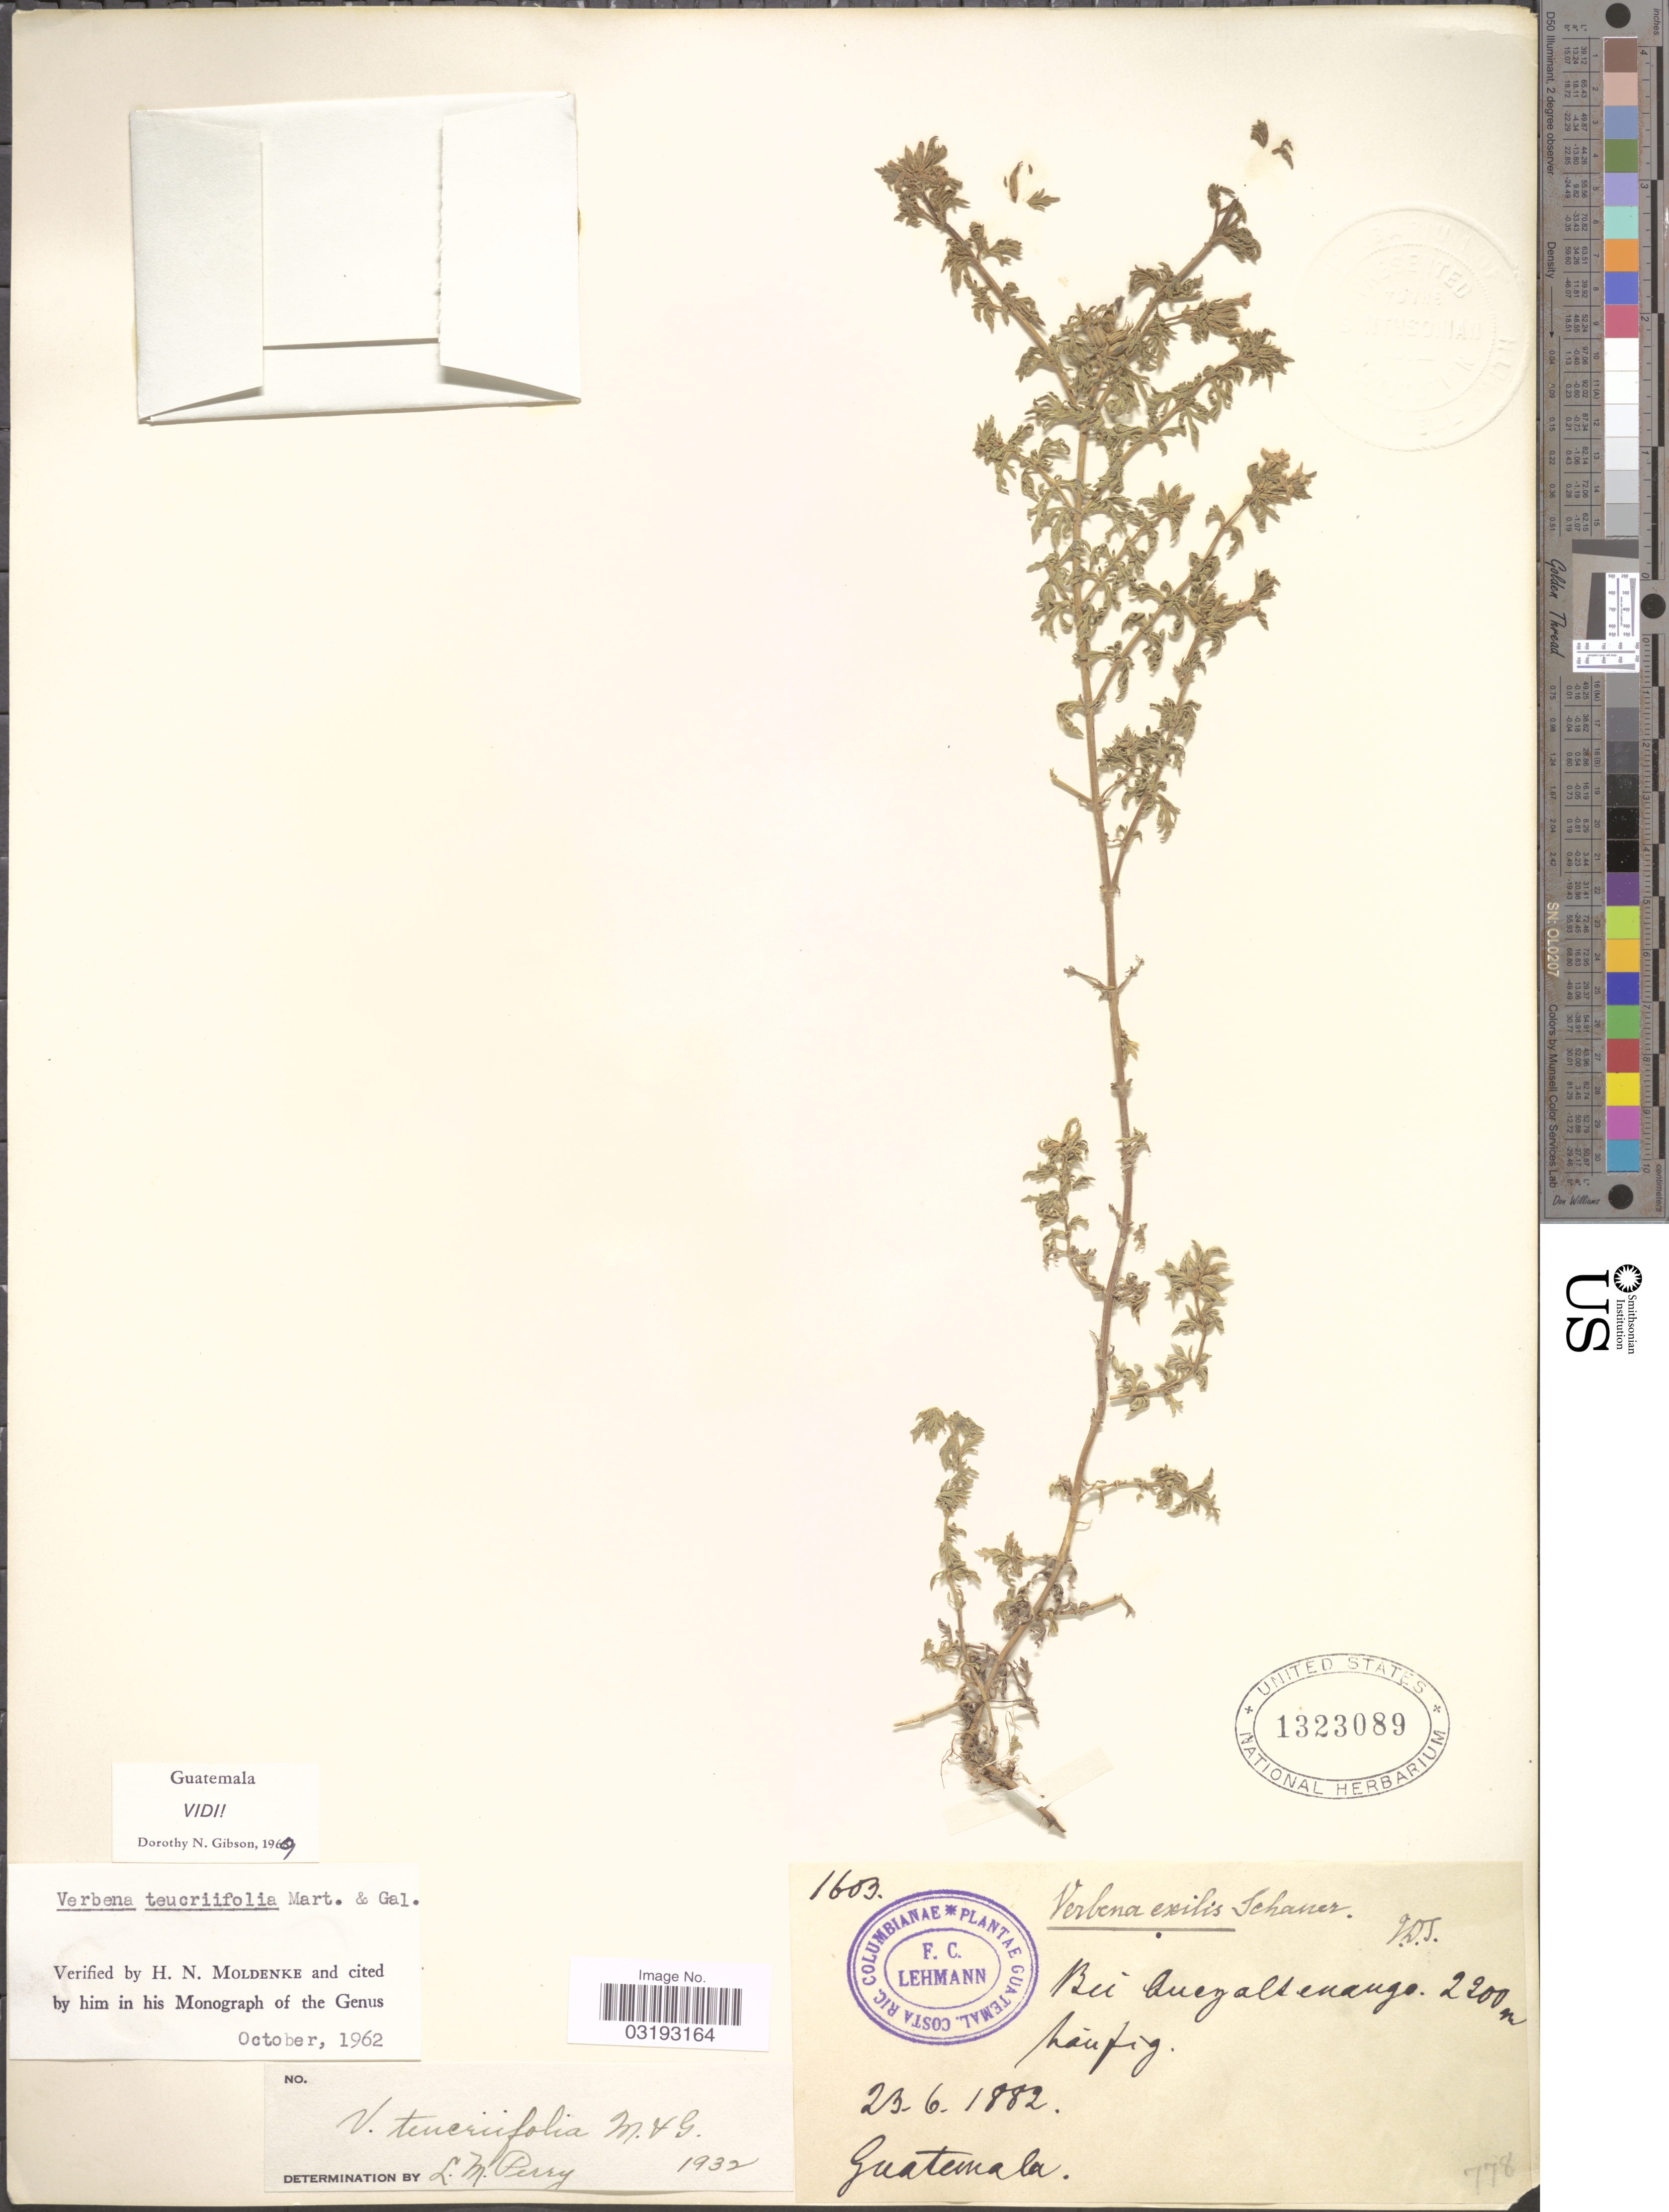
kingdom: Plantae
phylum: Tracheophyta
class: Magnoliopsida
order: Lamiales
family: Verbenaceae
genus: Verbena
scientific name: Verbena teucriifolia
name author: M. Martens & Galeotti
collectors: F. C. Lehmann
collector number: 1603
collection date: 1882-06-23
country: Guatemala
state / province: Quetzaltenango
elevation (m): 2200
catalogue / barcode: US 1323089